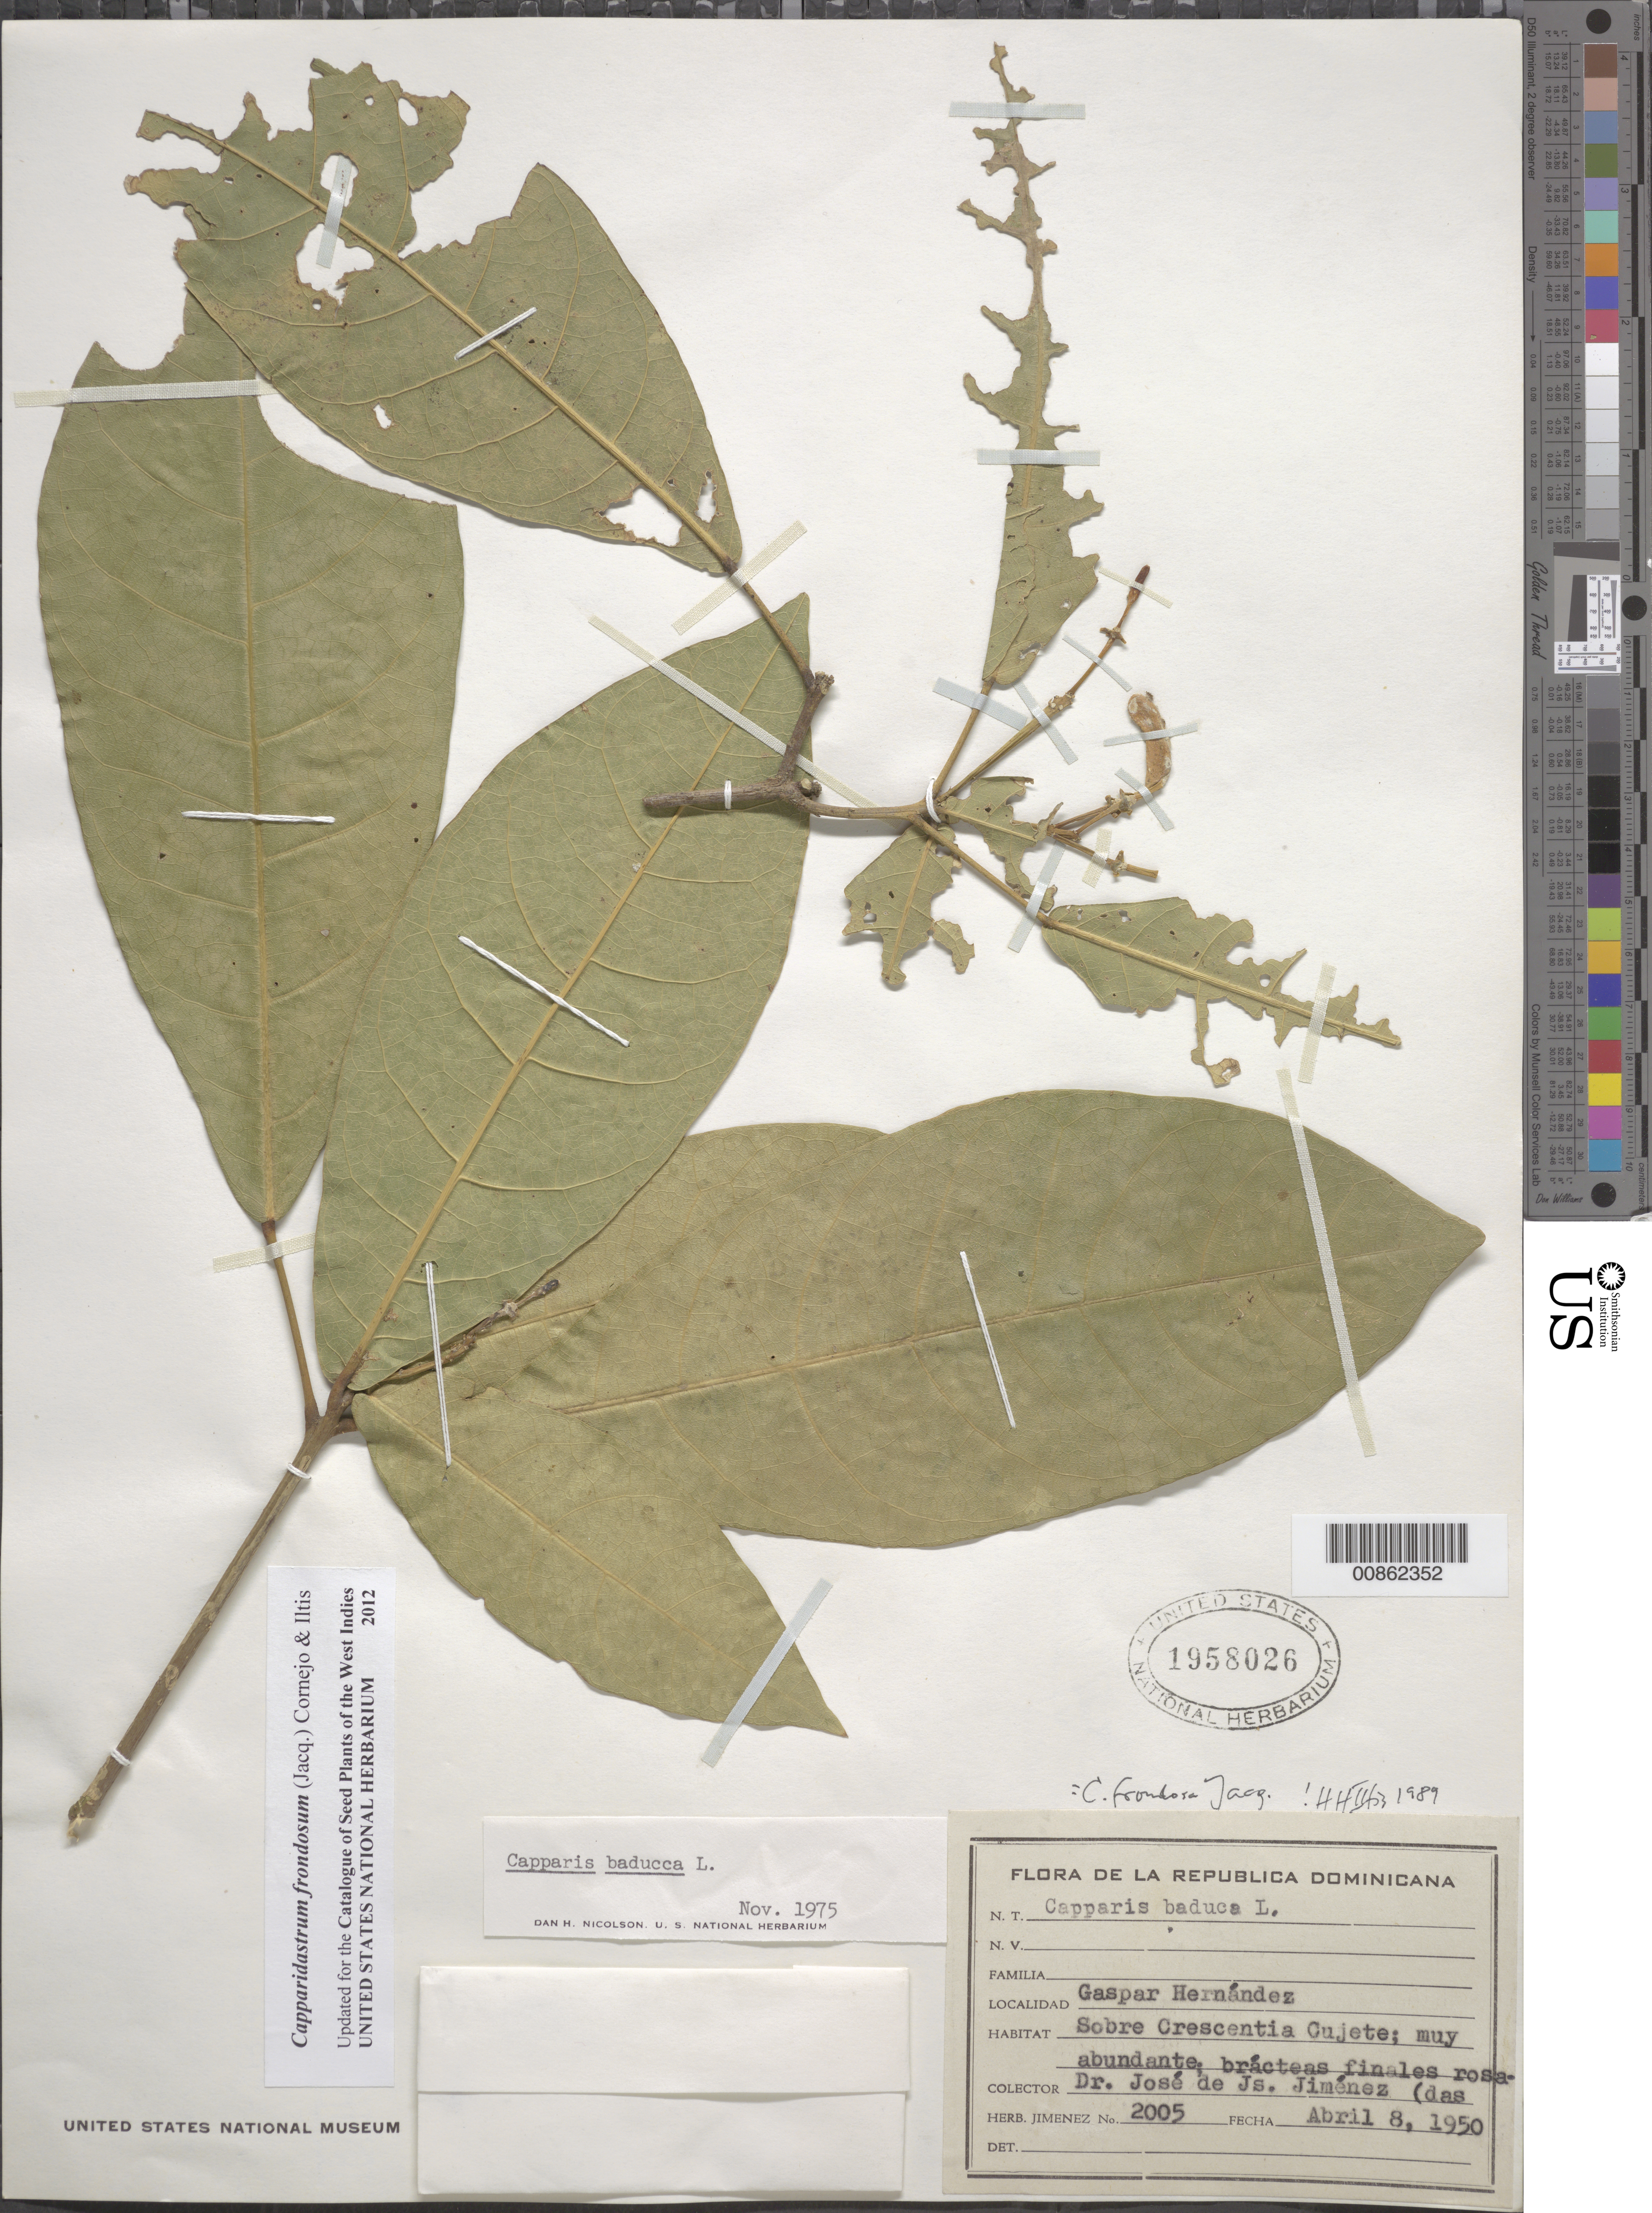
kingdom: Plantae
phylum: Tracheophyta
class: Magnoliopsida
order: Brassicales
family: Capparaceae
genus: Capparidastrum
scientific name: Capparidastrum frondosum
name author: (Jacq.) Cornejo & Iltis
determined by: Iltis, Hugh Hellmut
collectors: J. J. Jiménez Almonte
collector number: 2005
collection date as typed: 08 Apr 1950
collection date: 1950-04-08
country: Dominican Republic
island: Hispaniola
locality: Gaspar Hernández.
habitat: Sobre Crescentia cujete.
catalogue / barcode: US 1958026